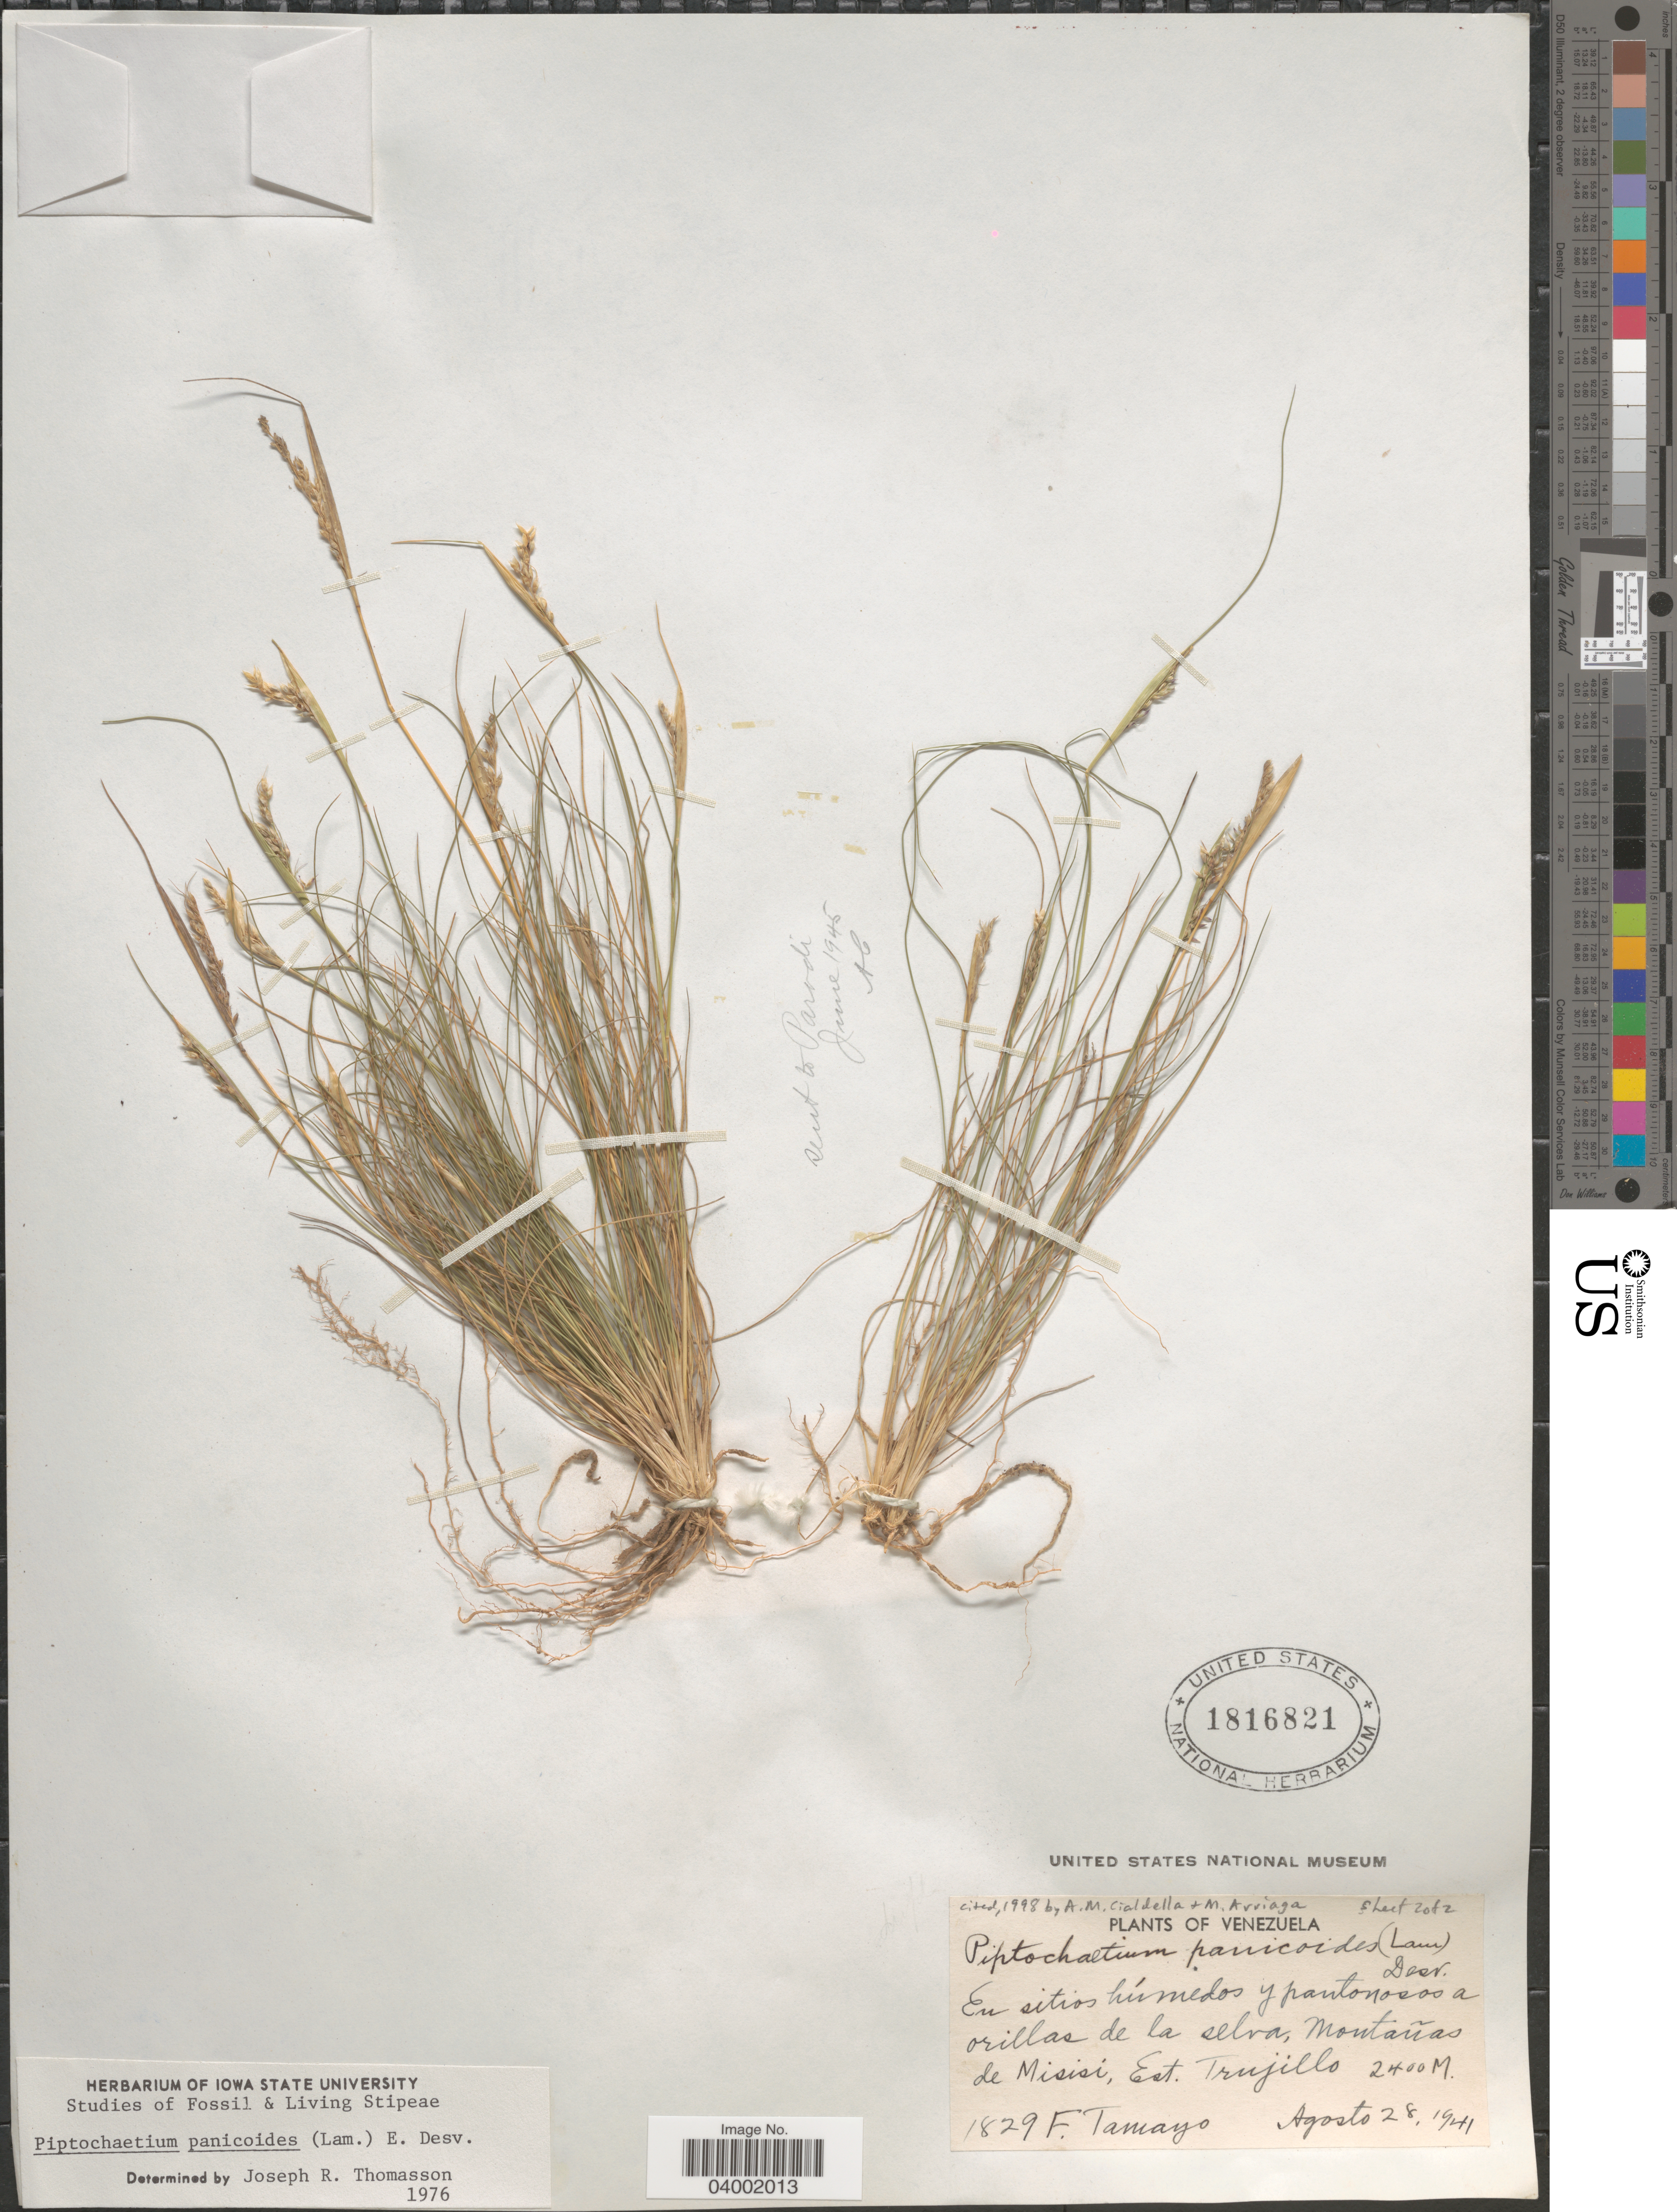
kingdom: Plantae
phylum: Tracheophyta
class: Liliopsida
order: Poales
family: Poaceae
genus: Piptochaetium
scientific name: Piptochaetium panicoides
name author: (Lam.) É. Desv.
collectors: F. Tamayo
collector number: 1829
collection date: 1941-08-28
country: Venezuela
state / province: Trujillo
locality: En sitios húmedos y pantanosos a orillas de la selva, montañas de Misisi.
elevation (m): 2400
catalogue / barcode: US 1816821